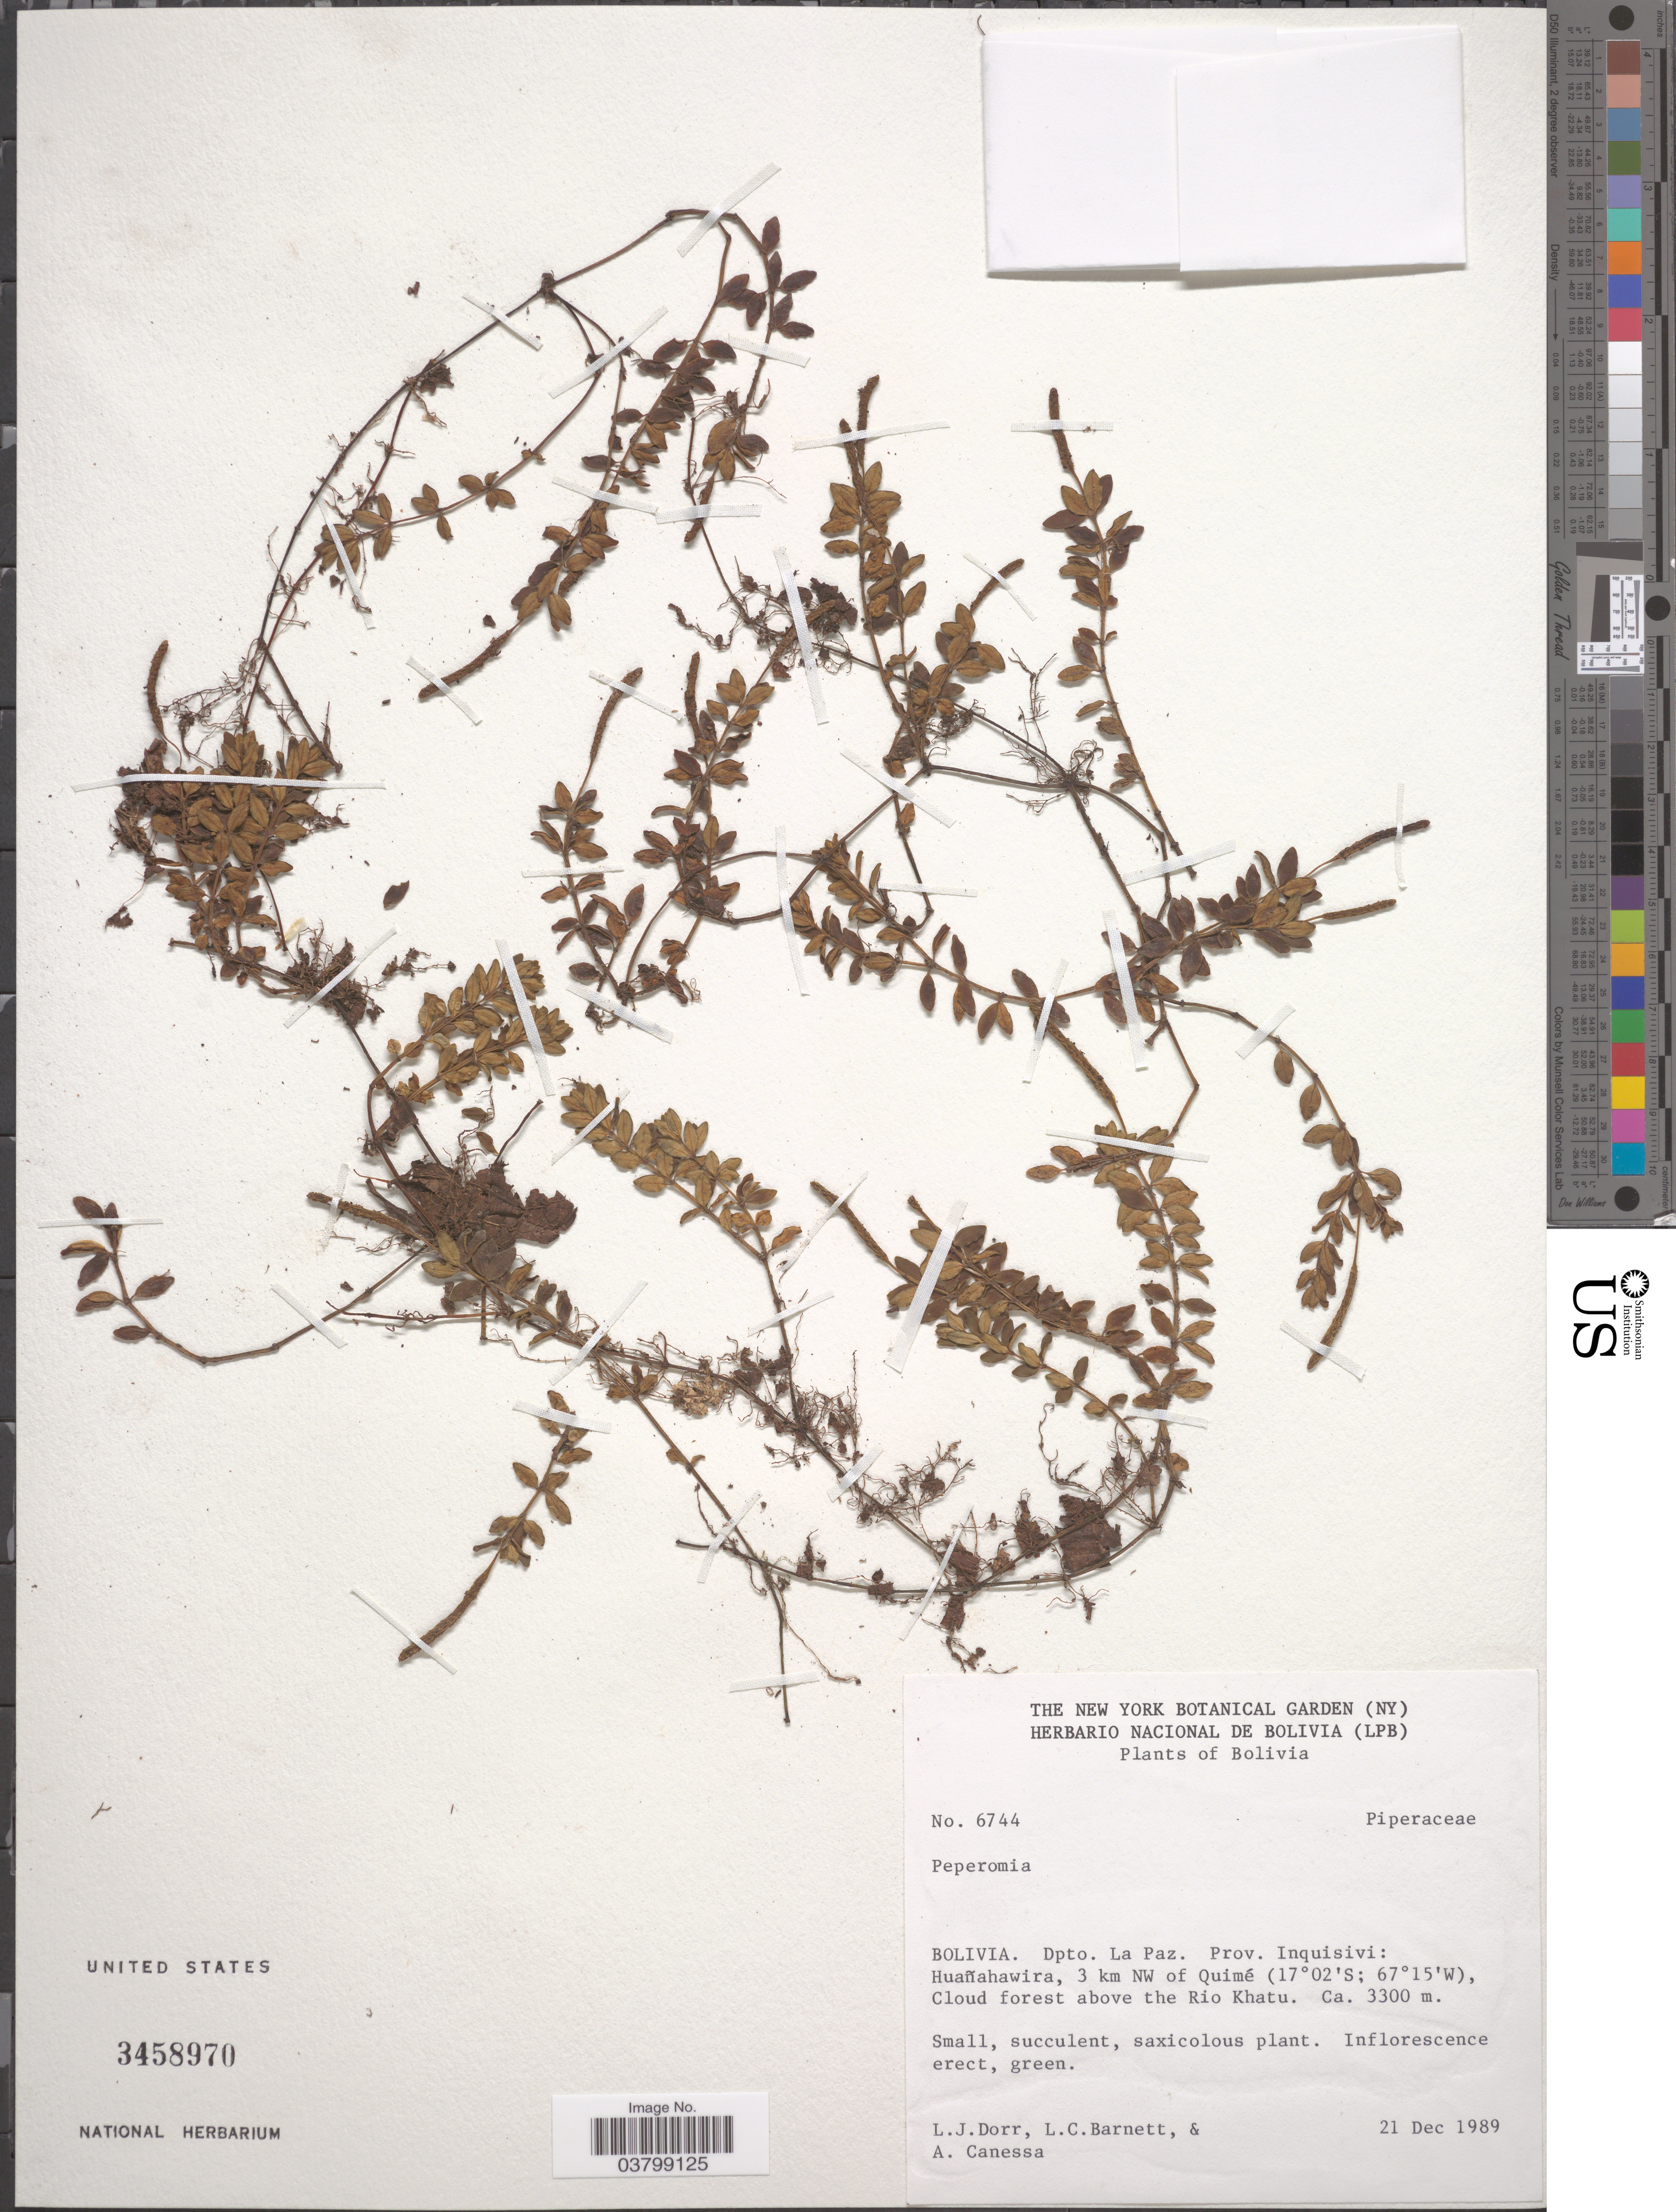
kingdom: Plantae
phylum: Tracheophyta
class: Magnoliopsida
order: Piperales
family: Piperaceae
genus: Peperomia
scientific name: Peperomia sp.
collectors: L. J. Dorr, L. C. Barnett & A. Canessa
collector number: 6744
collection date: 1989-12-21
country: Bolivia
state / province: La Paz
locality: Dpto. La Paz. Prov. Inquisivi: Huañahawira, 3 km NW of Quimé, Cloud forest above the Rio Khatu.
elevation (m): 3300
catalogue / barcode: US 3458970